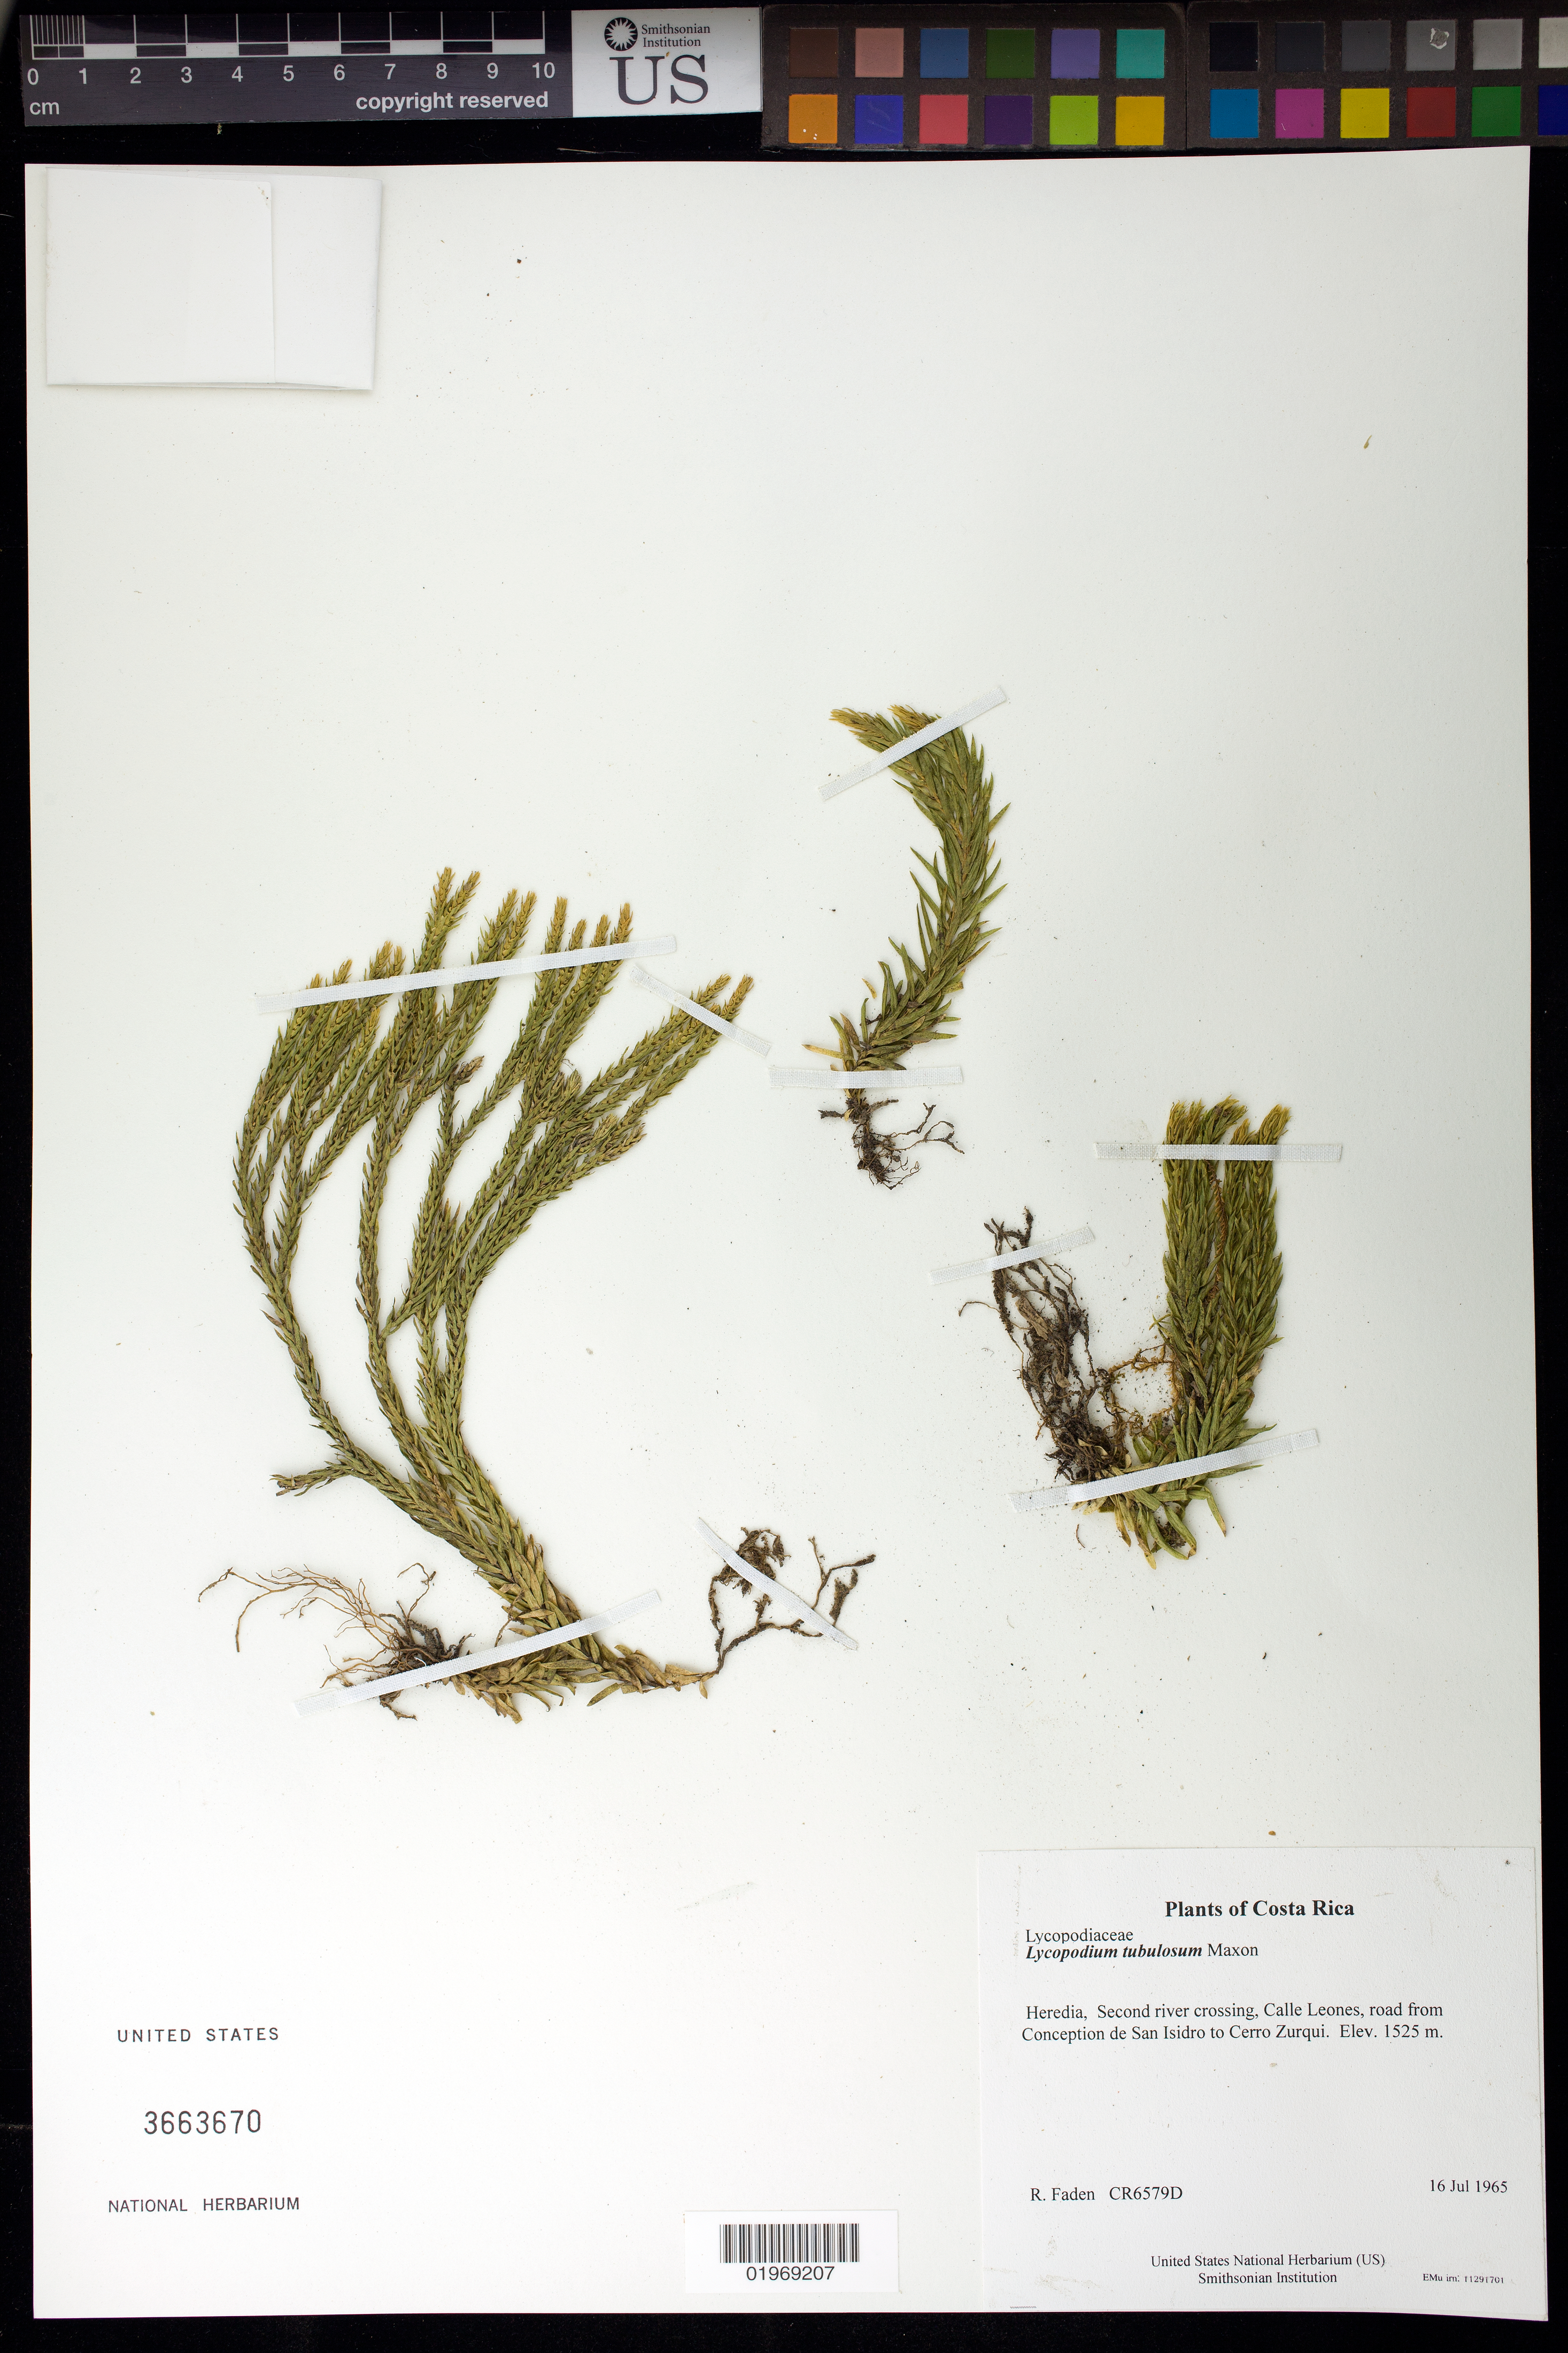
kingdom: Plantae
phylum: Tracheophyta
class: Lycopodiopsida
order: Lycopodiales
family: Lycopodiaceae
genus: Phlegmariurus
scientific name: Phlegmariurus tubulosus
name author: (Maxon) B. Øllg.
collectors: R. B. Faden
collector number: CR6579D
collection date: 1965-07-16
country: Costa Rica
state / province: Heredia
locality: Second river crossing, Calle Leones, road from Conception de San Isidro to Cerro Zurqui.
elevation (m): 1525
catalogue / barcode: US 3663670